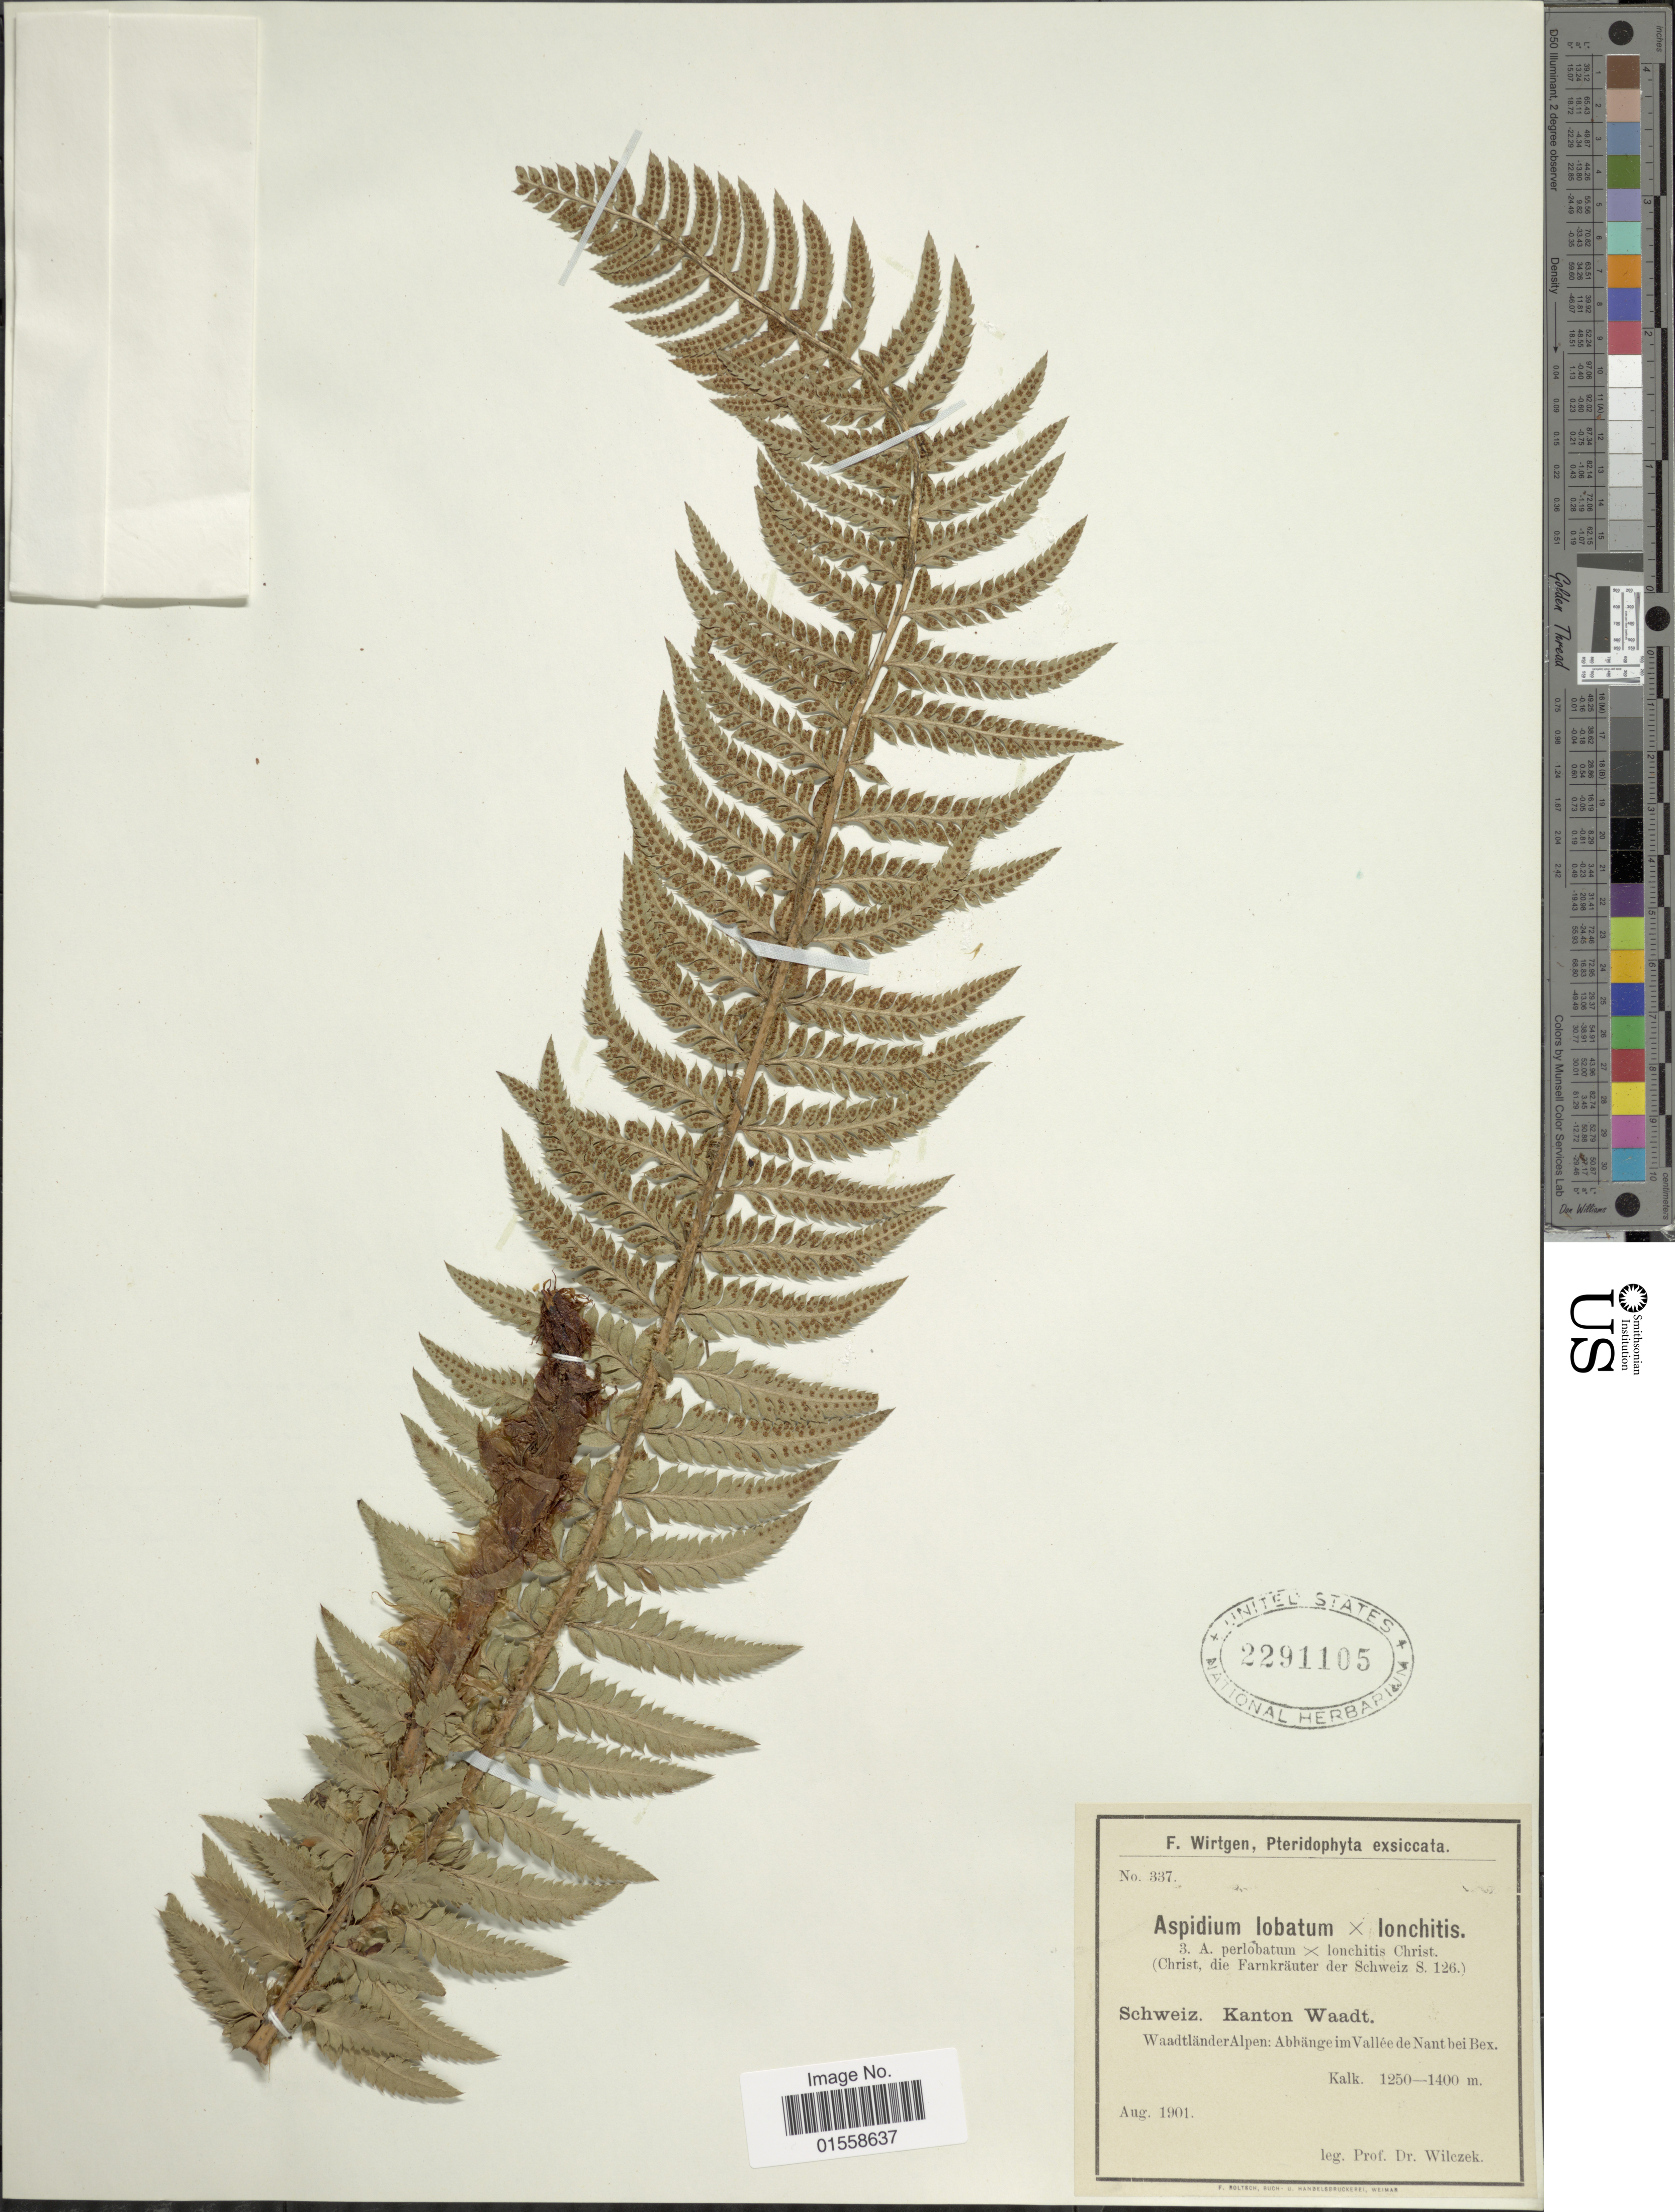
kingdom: Plantae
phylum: Tracheophyta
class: Polypodiopsida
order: Polypodiales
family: Dryopteridaceae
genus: Polystichum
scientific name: Polystichum x illyricum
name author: Hahne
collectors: E. Wilczek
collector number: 337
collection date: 1901-08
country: Switzerland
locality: Schweiz, Kanton Waadt. WaadtlanderAlpen: Abhange im Vallee de Nant bei Bex.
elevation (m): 1250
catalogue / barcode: US 2291105